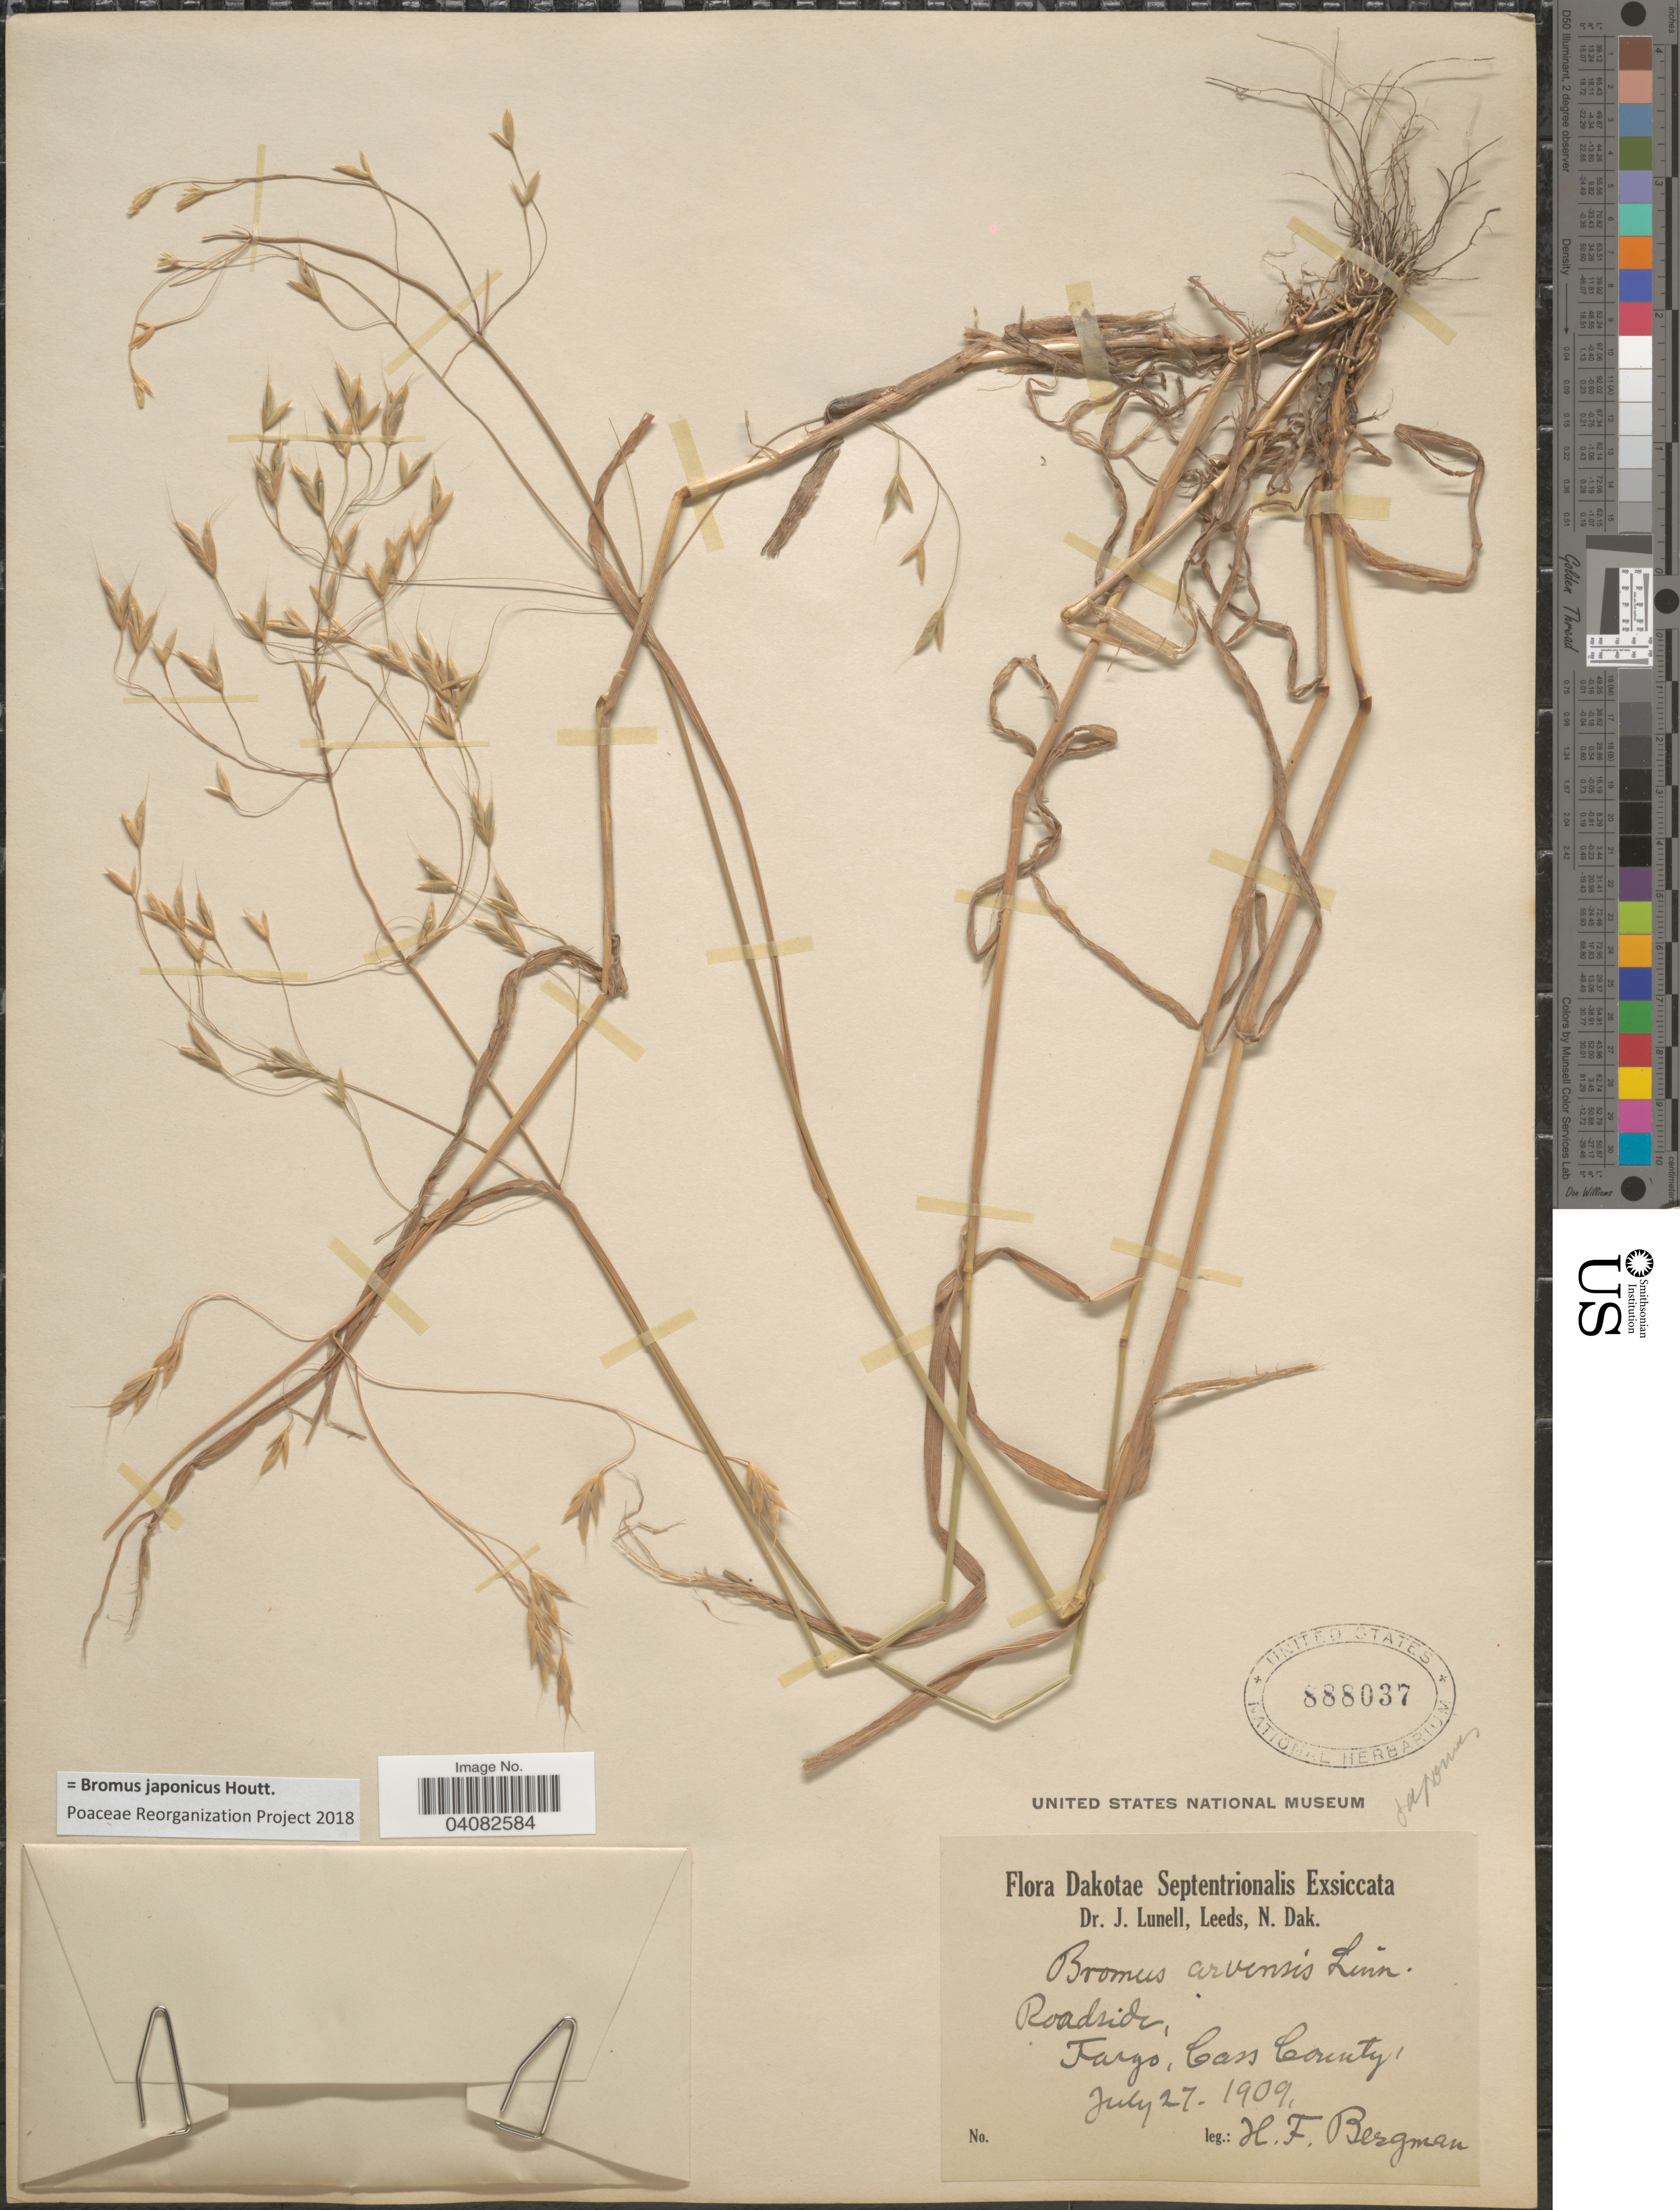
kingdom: Plantae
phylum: Tracheophyta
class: Liliopsida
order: Poales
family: Poaceae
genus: Bromus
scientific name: Bromus japonicus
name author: Houtt.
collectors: H. Bergman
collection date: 1909-07-27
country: United States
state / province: North Dakota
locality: Dakotae Septentrionalis. Roadside, Fargo, Cass County.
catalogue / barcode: US 888037